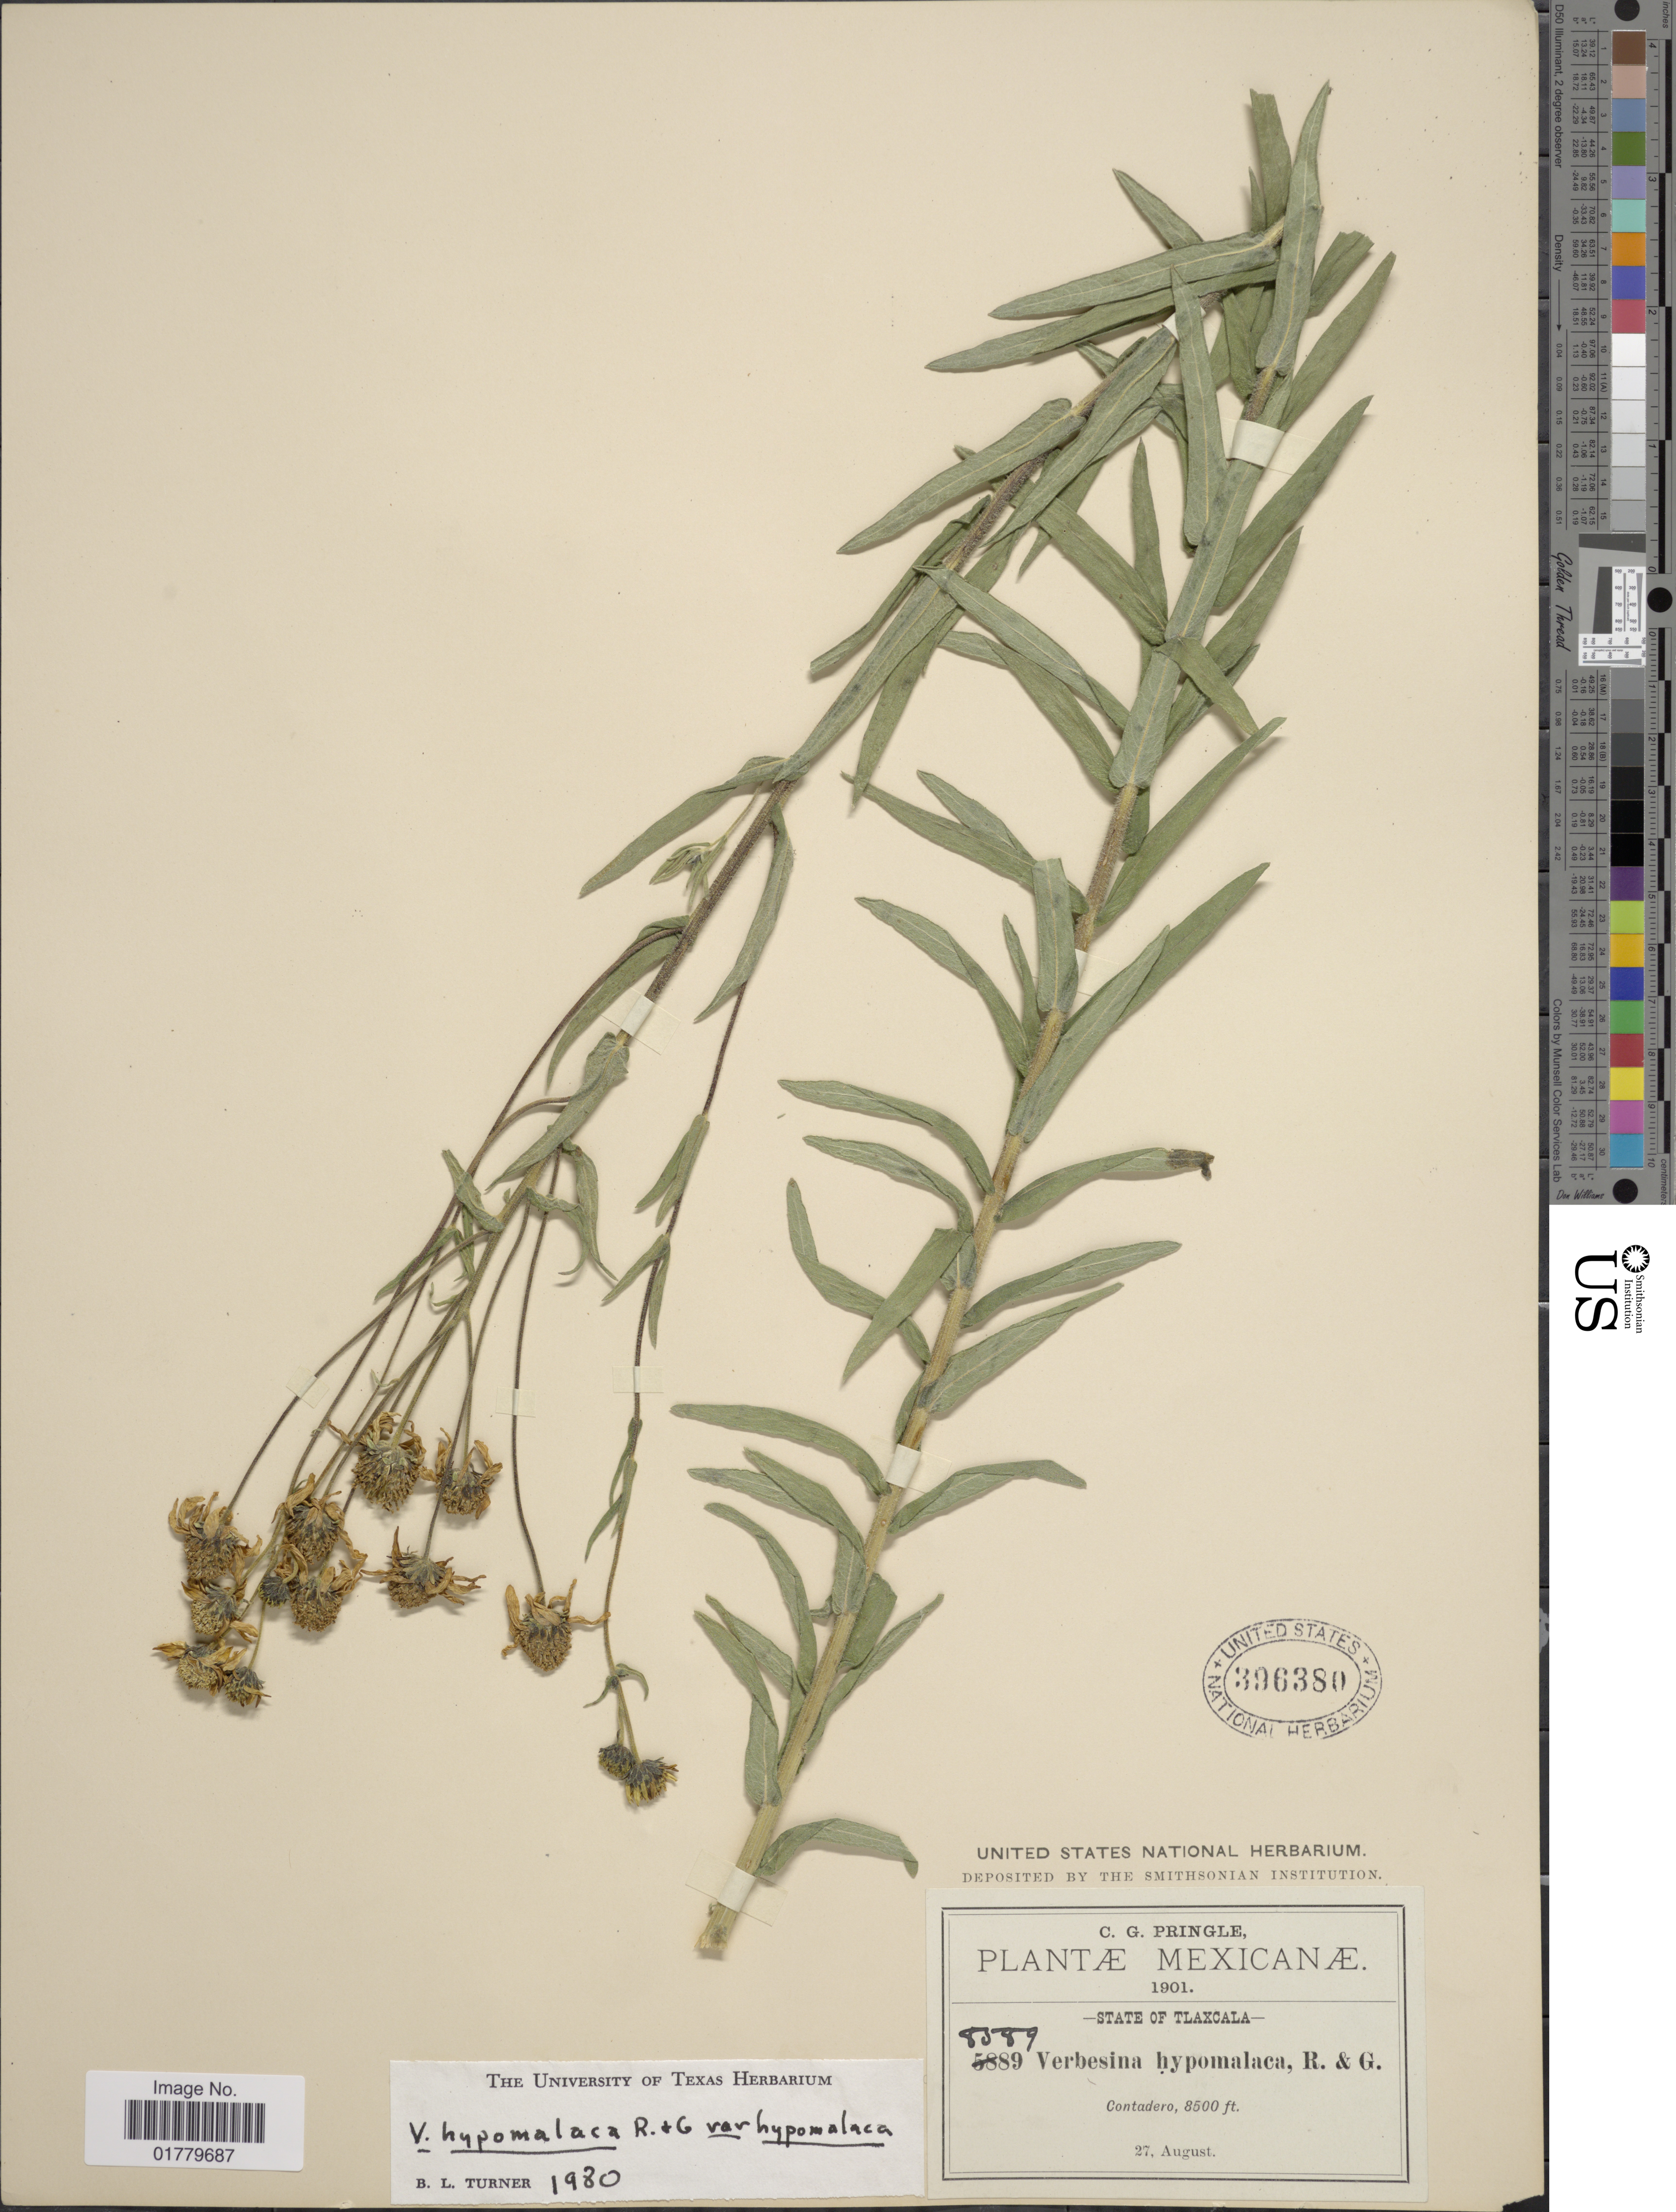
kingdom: Plantae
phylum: Tracheophyta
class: Magnoliopsida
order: Asterales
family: Asteraceae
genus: Verbesina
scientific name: Verbesina hypomalaca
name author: B.L. Rob. & Greenm.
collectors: C. G. Pringle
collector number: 8589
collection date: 1901-08-27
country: Mexico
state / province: Tlaxcala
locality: State of Tlaxcala. Contadero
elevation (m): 2591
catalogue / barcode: US 396380